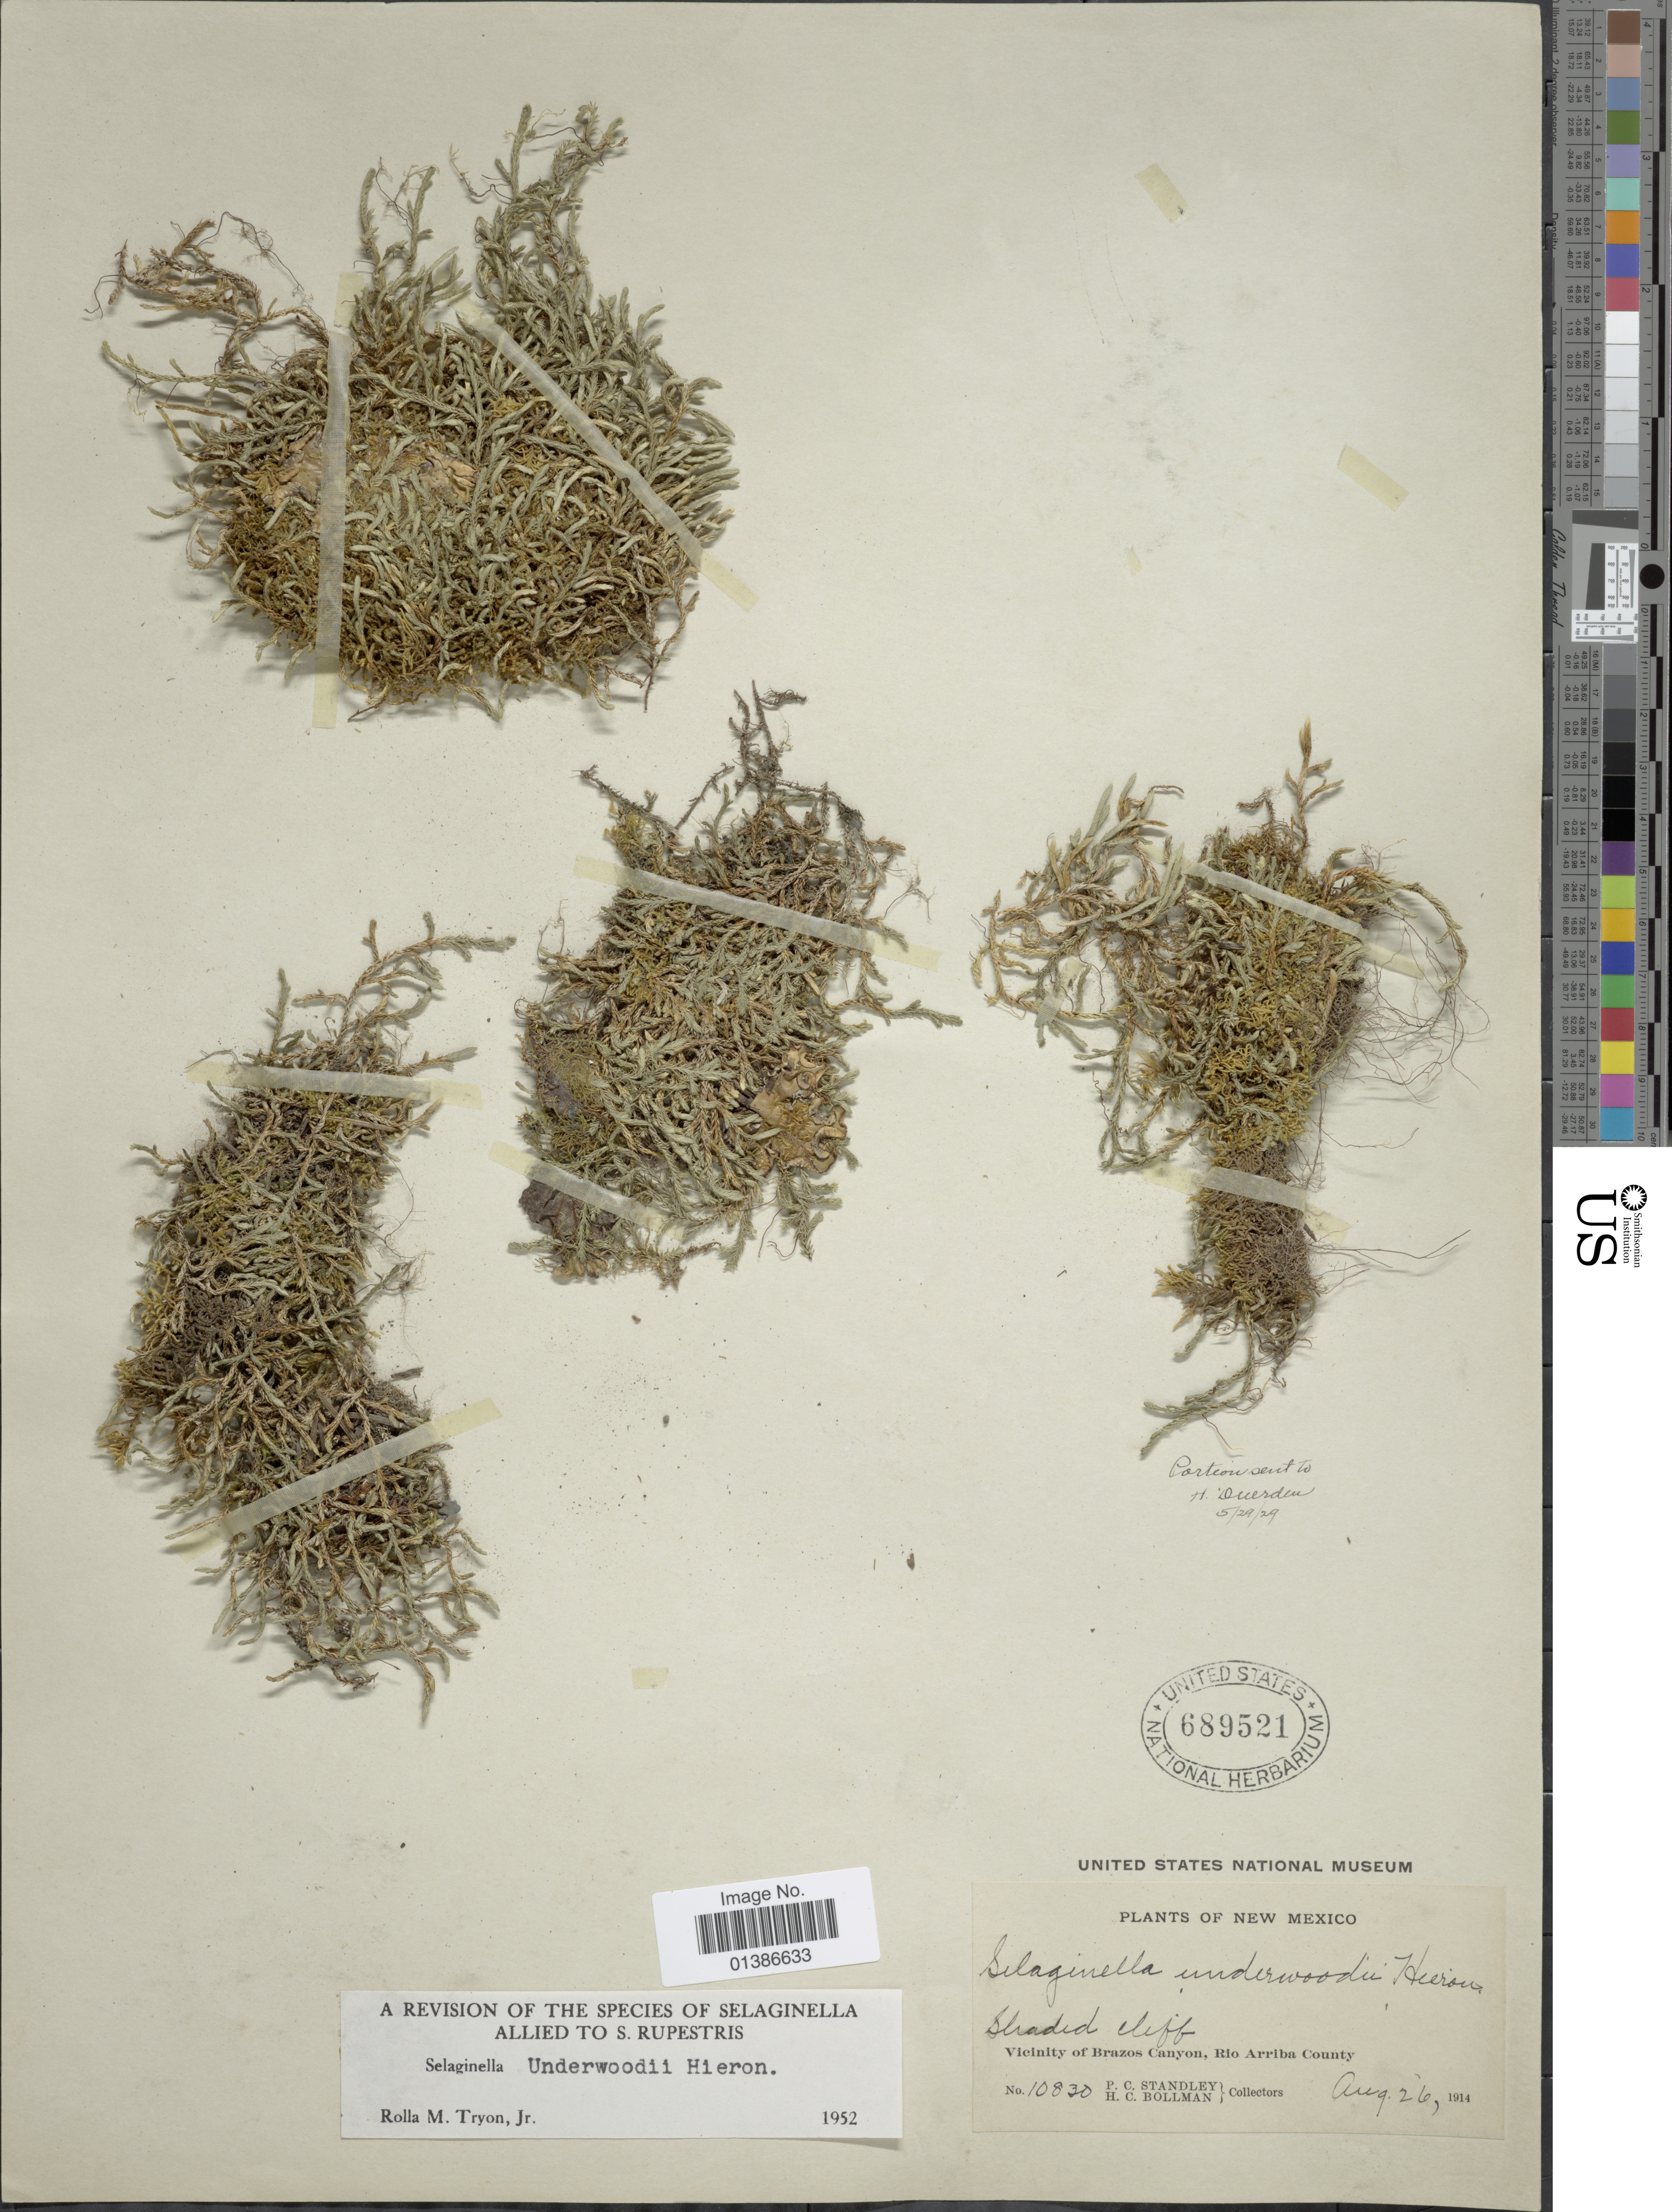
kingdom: Plantae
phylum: Tracheophyta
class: Lycopodiopsida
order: Selaginellales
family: Selaginellaceae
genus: Selaginella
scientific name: Selaginella underwoodii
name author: Hieron.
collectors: P. C. Standley & H. C. Bollman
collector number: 10830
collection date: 1914-08-26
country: United States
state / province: New Mexico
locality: Vicinity of Brazos Canyon, Rio Arriba County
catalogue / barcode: US 689521